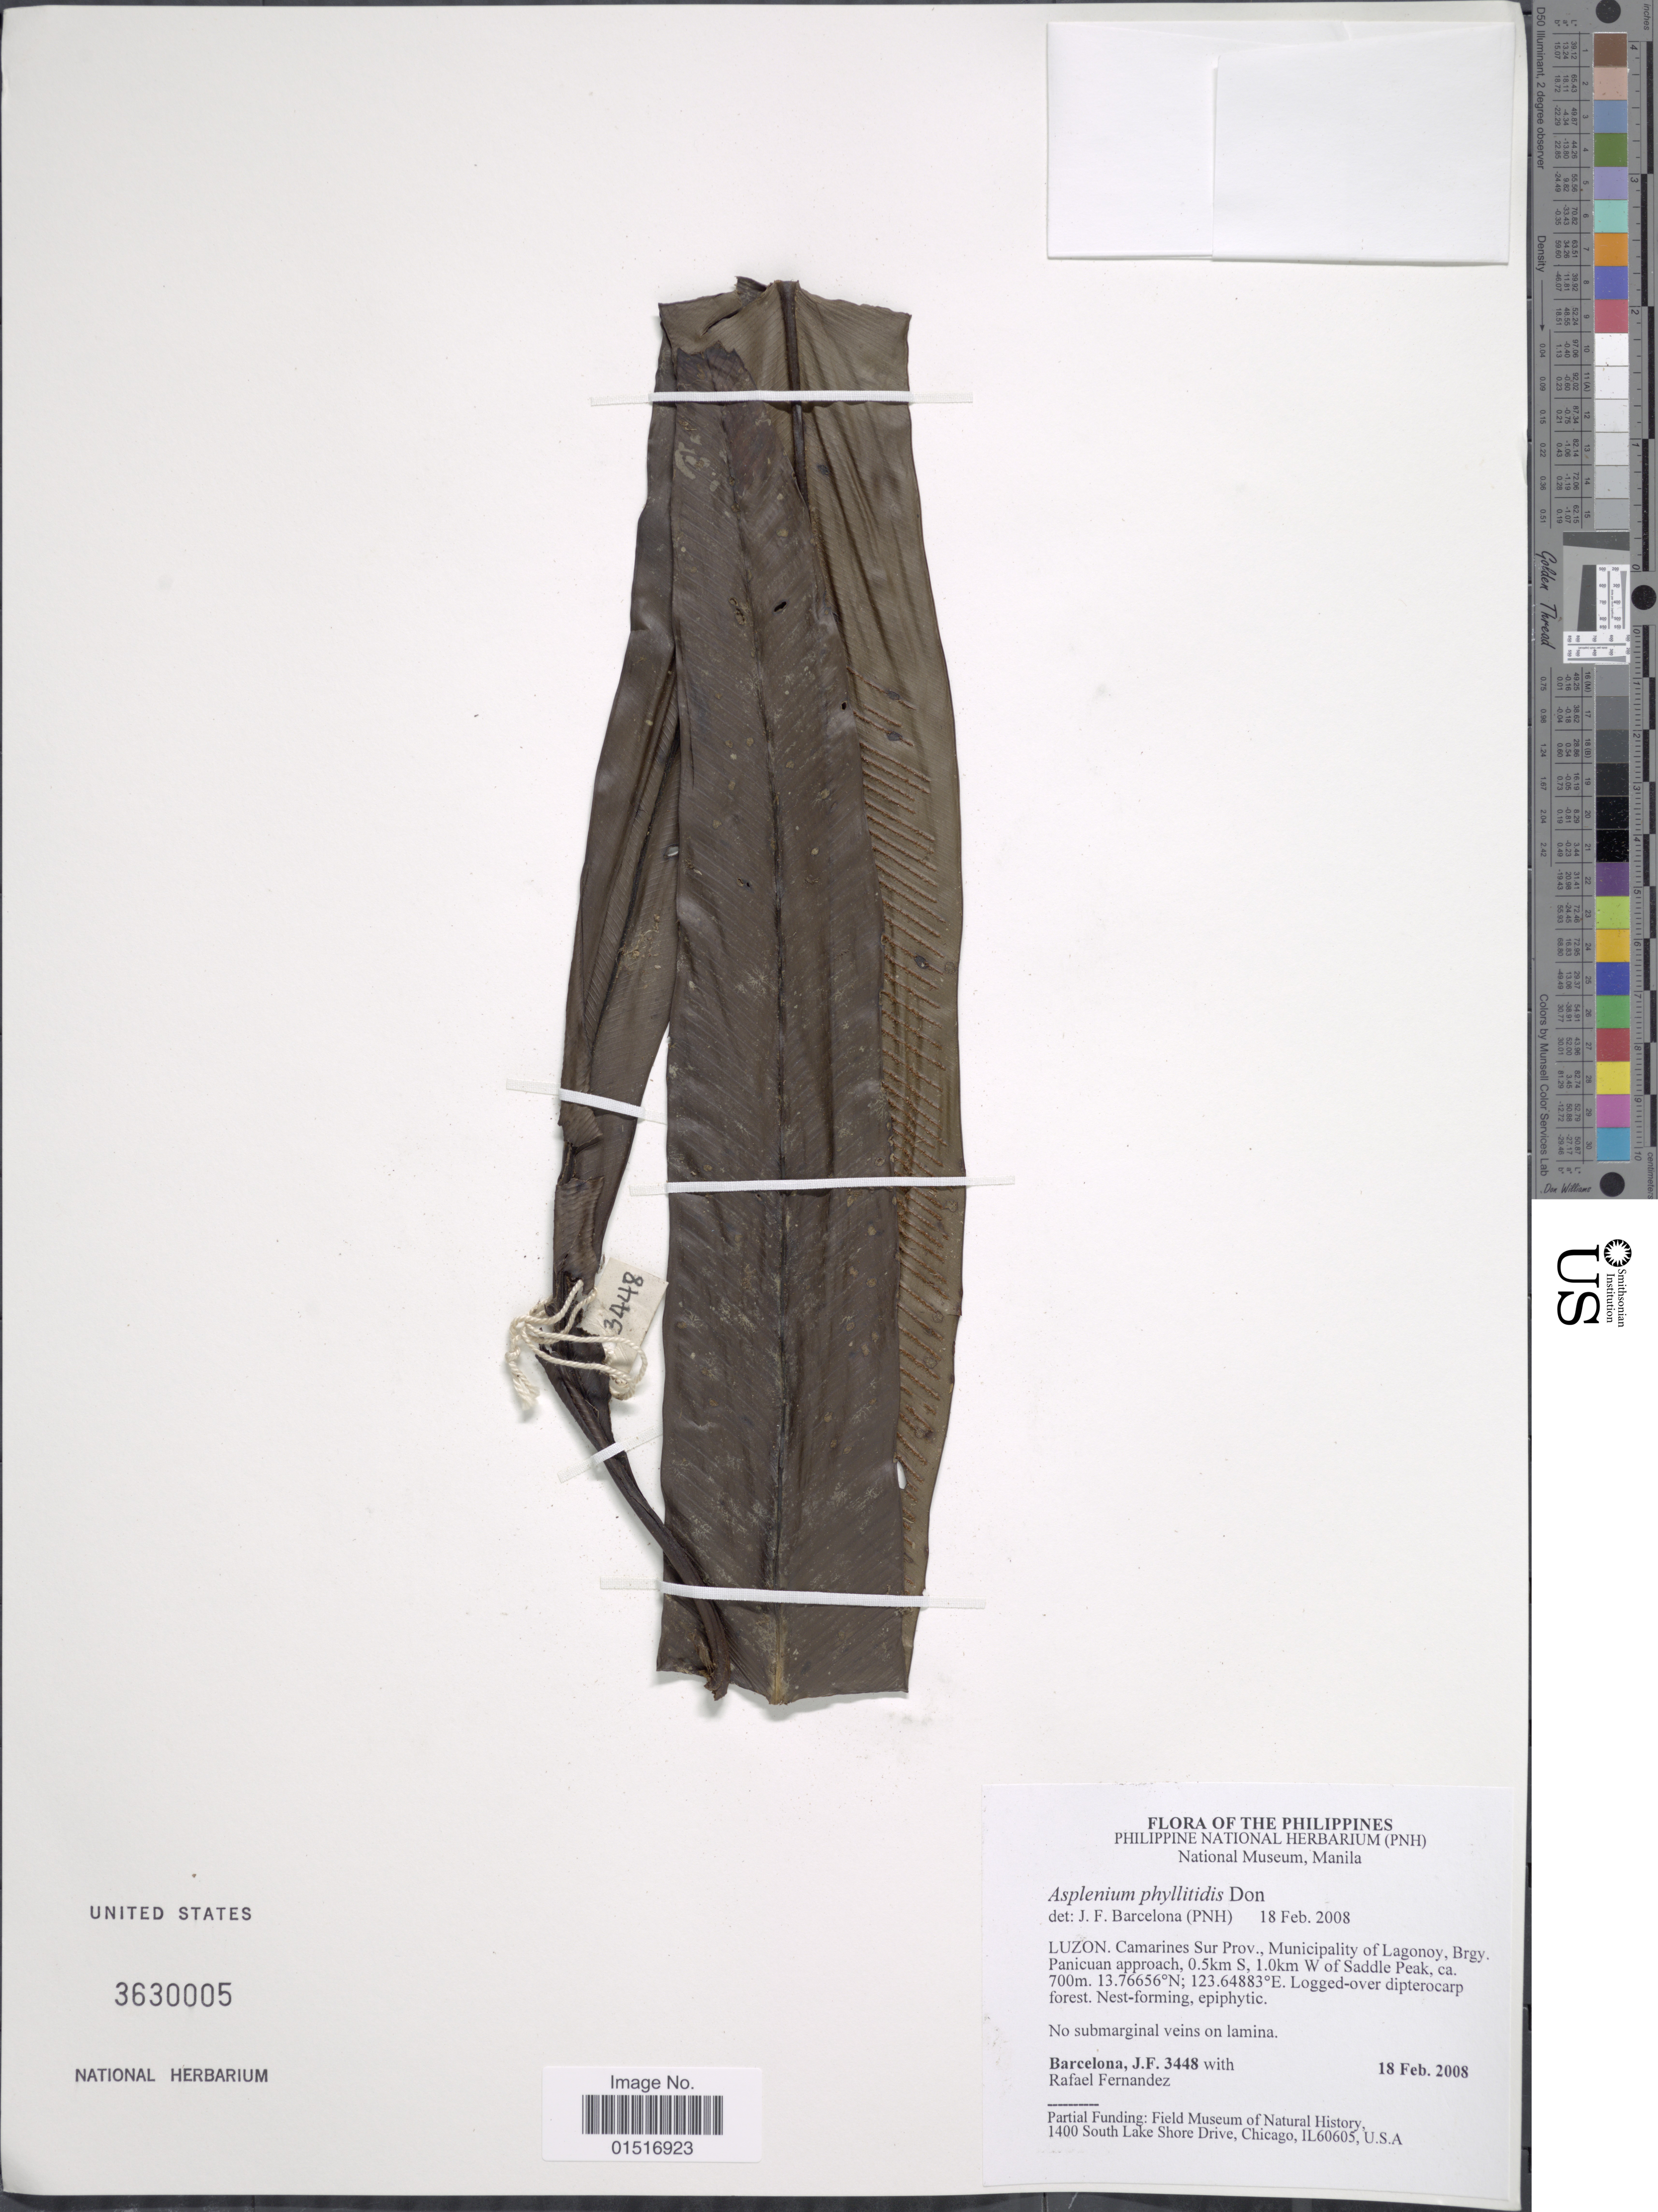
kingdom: Plantae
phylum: Tracheophyta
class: Polypodiopsida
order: Polypodiales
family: Aspleniaceae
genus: Asplenium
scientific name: Asplenium phyllitidis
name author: D. Don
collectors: J. F. Barcelona & R. Fernandez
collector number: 3448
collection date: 2008-02-18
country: Philippines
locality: Luzon. Camarines Sur Prov., Municipality of Lagonoy, Brgy. Panicuan approach, 0.5km S, 1.0km W of Saddle Peak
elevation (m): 700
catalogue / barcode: US 363005